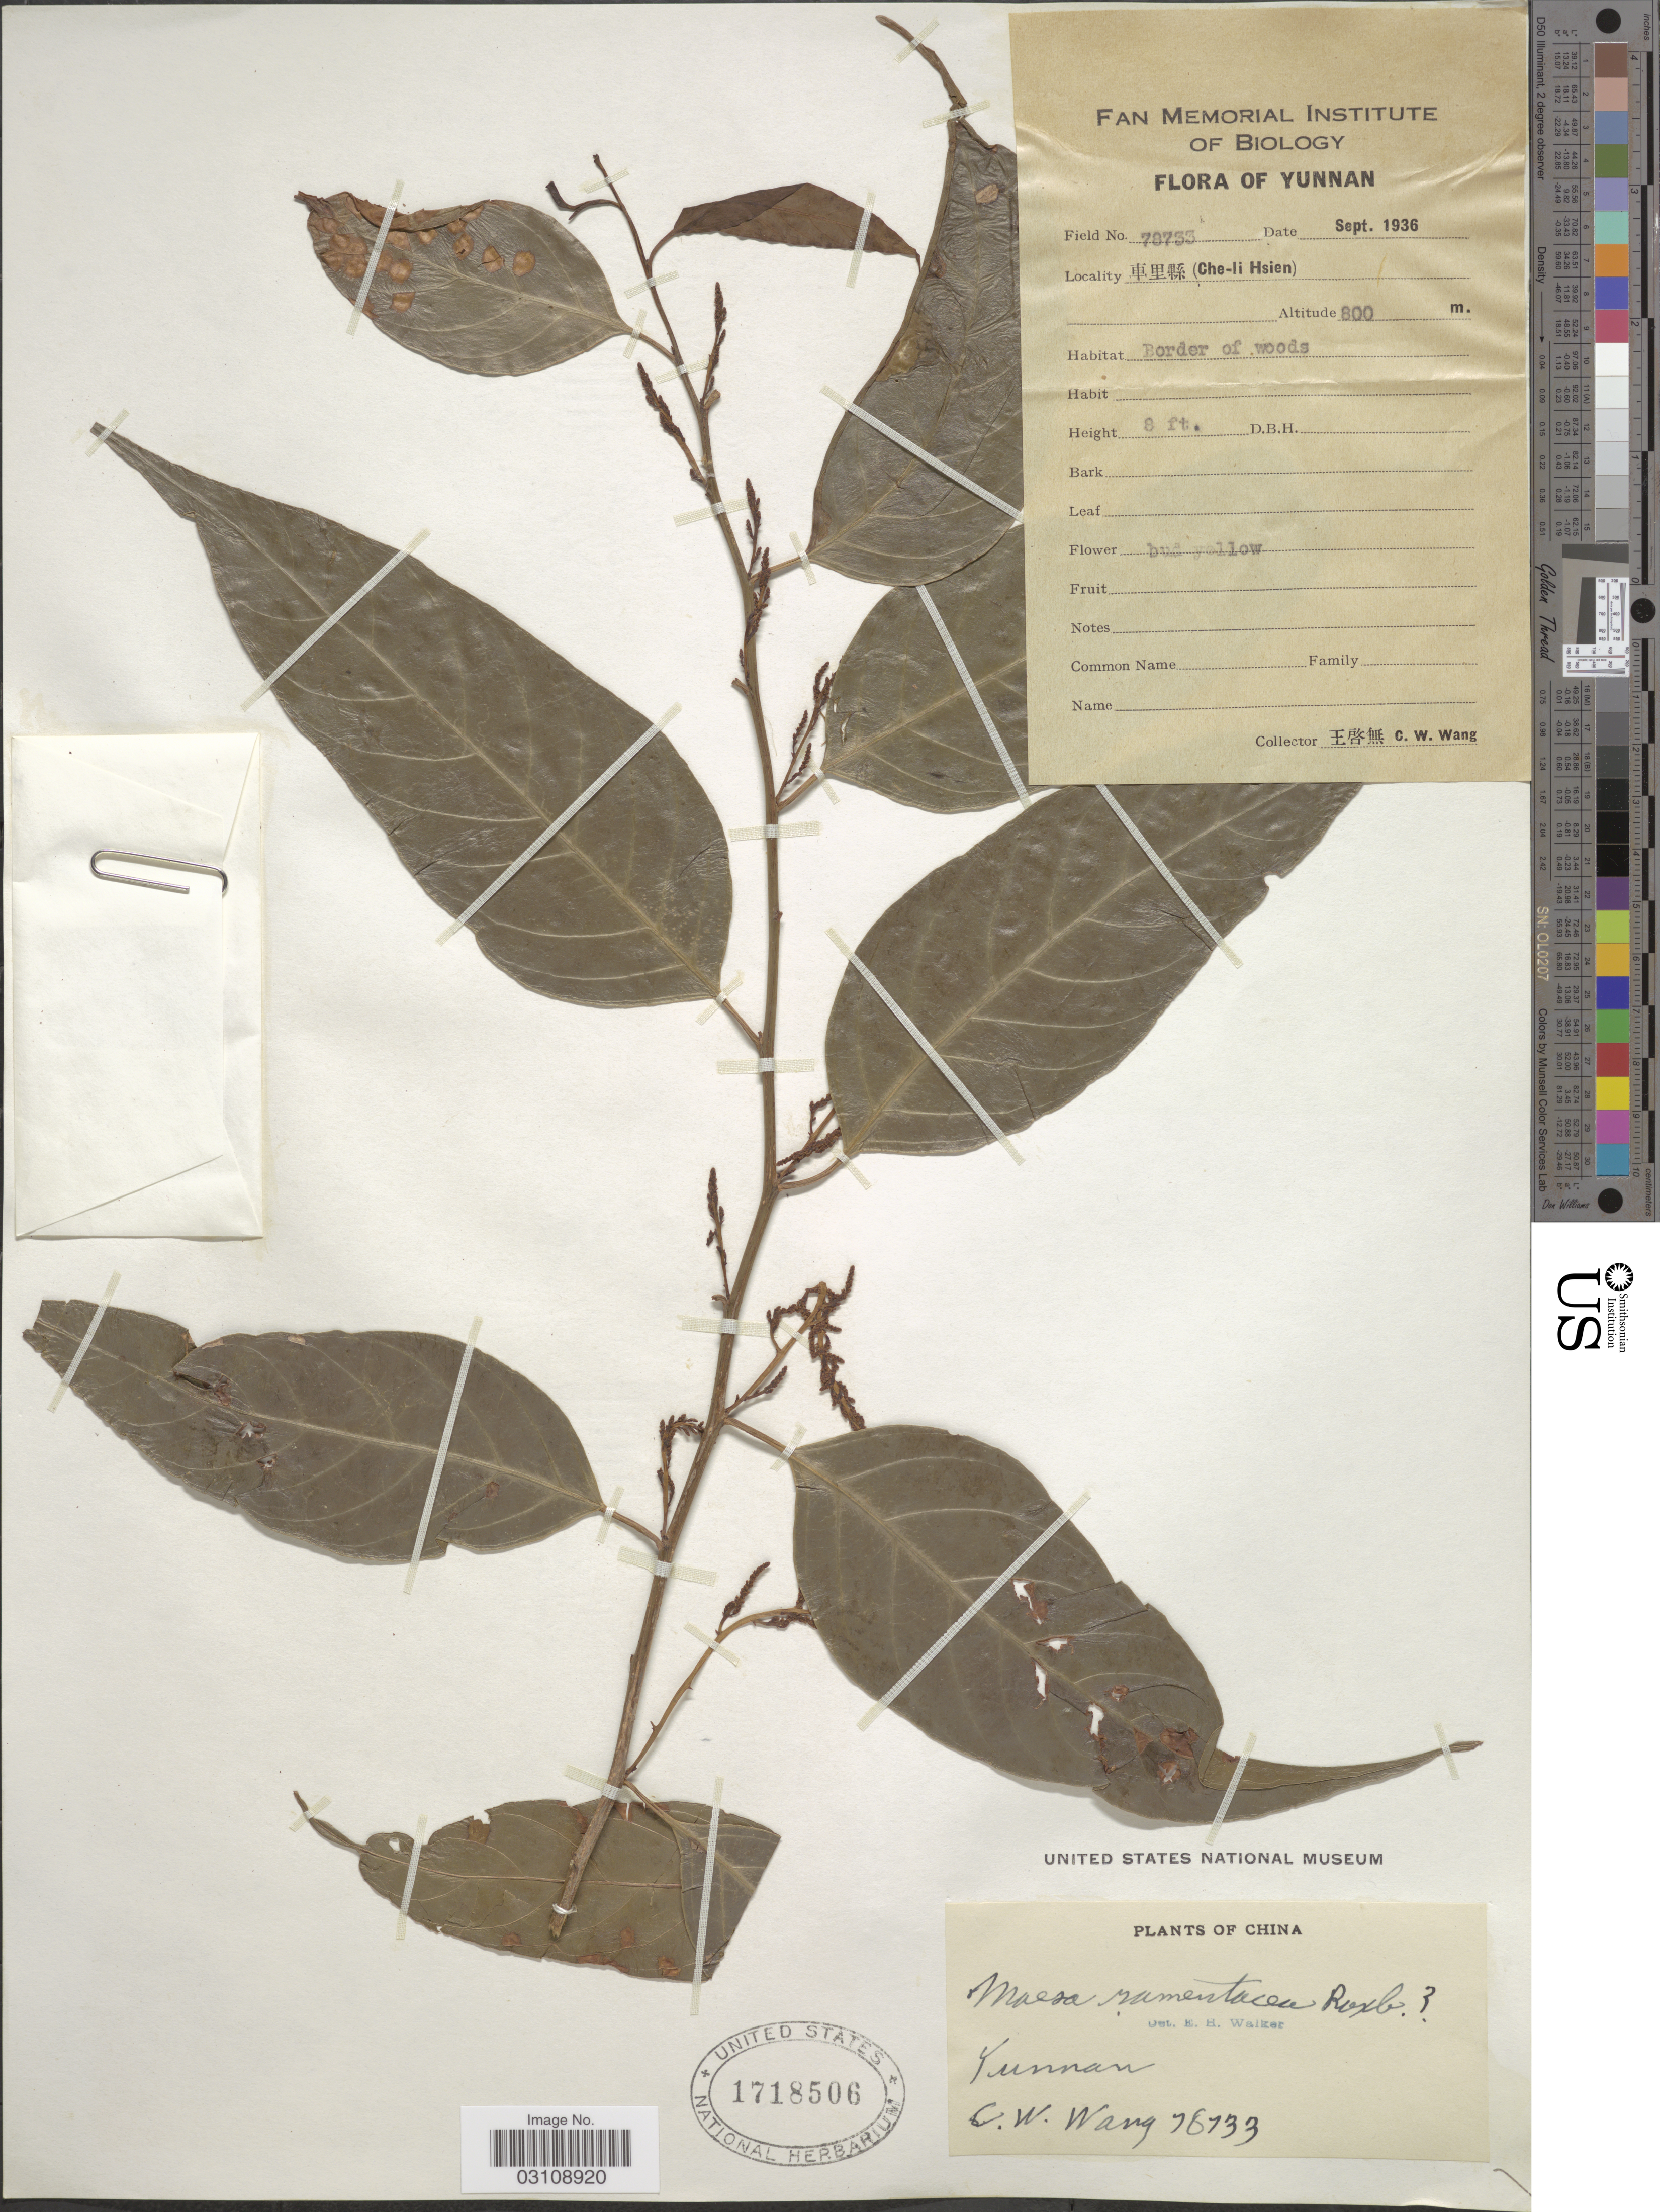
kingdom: Plantae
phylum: Tracheophyta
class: Magnoliopsida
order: Ericales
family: Primulaceae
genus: Maesa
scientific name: Maesa ramentacea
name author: (Roxb.) A. DC.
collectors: C. W. Wang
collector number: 78735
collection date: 1936-09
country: China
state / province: Yunnan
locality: (Che-li Hsien).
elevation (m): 800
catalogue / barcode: US 1718506